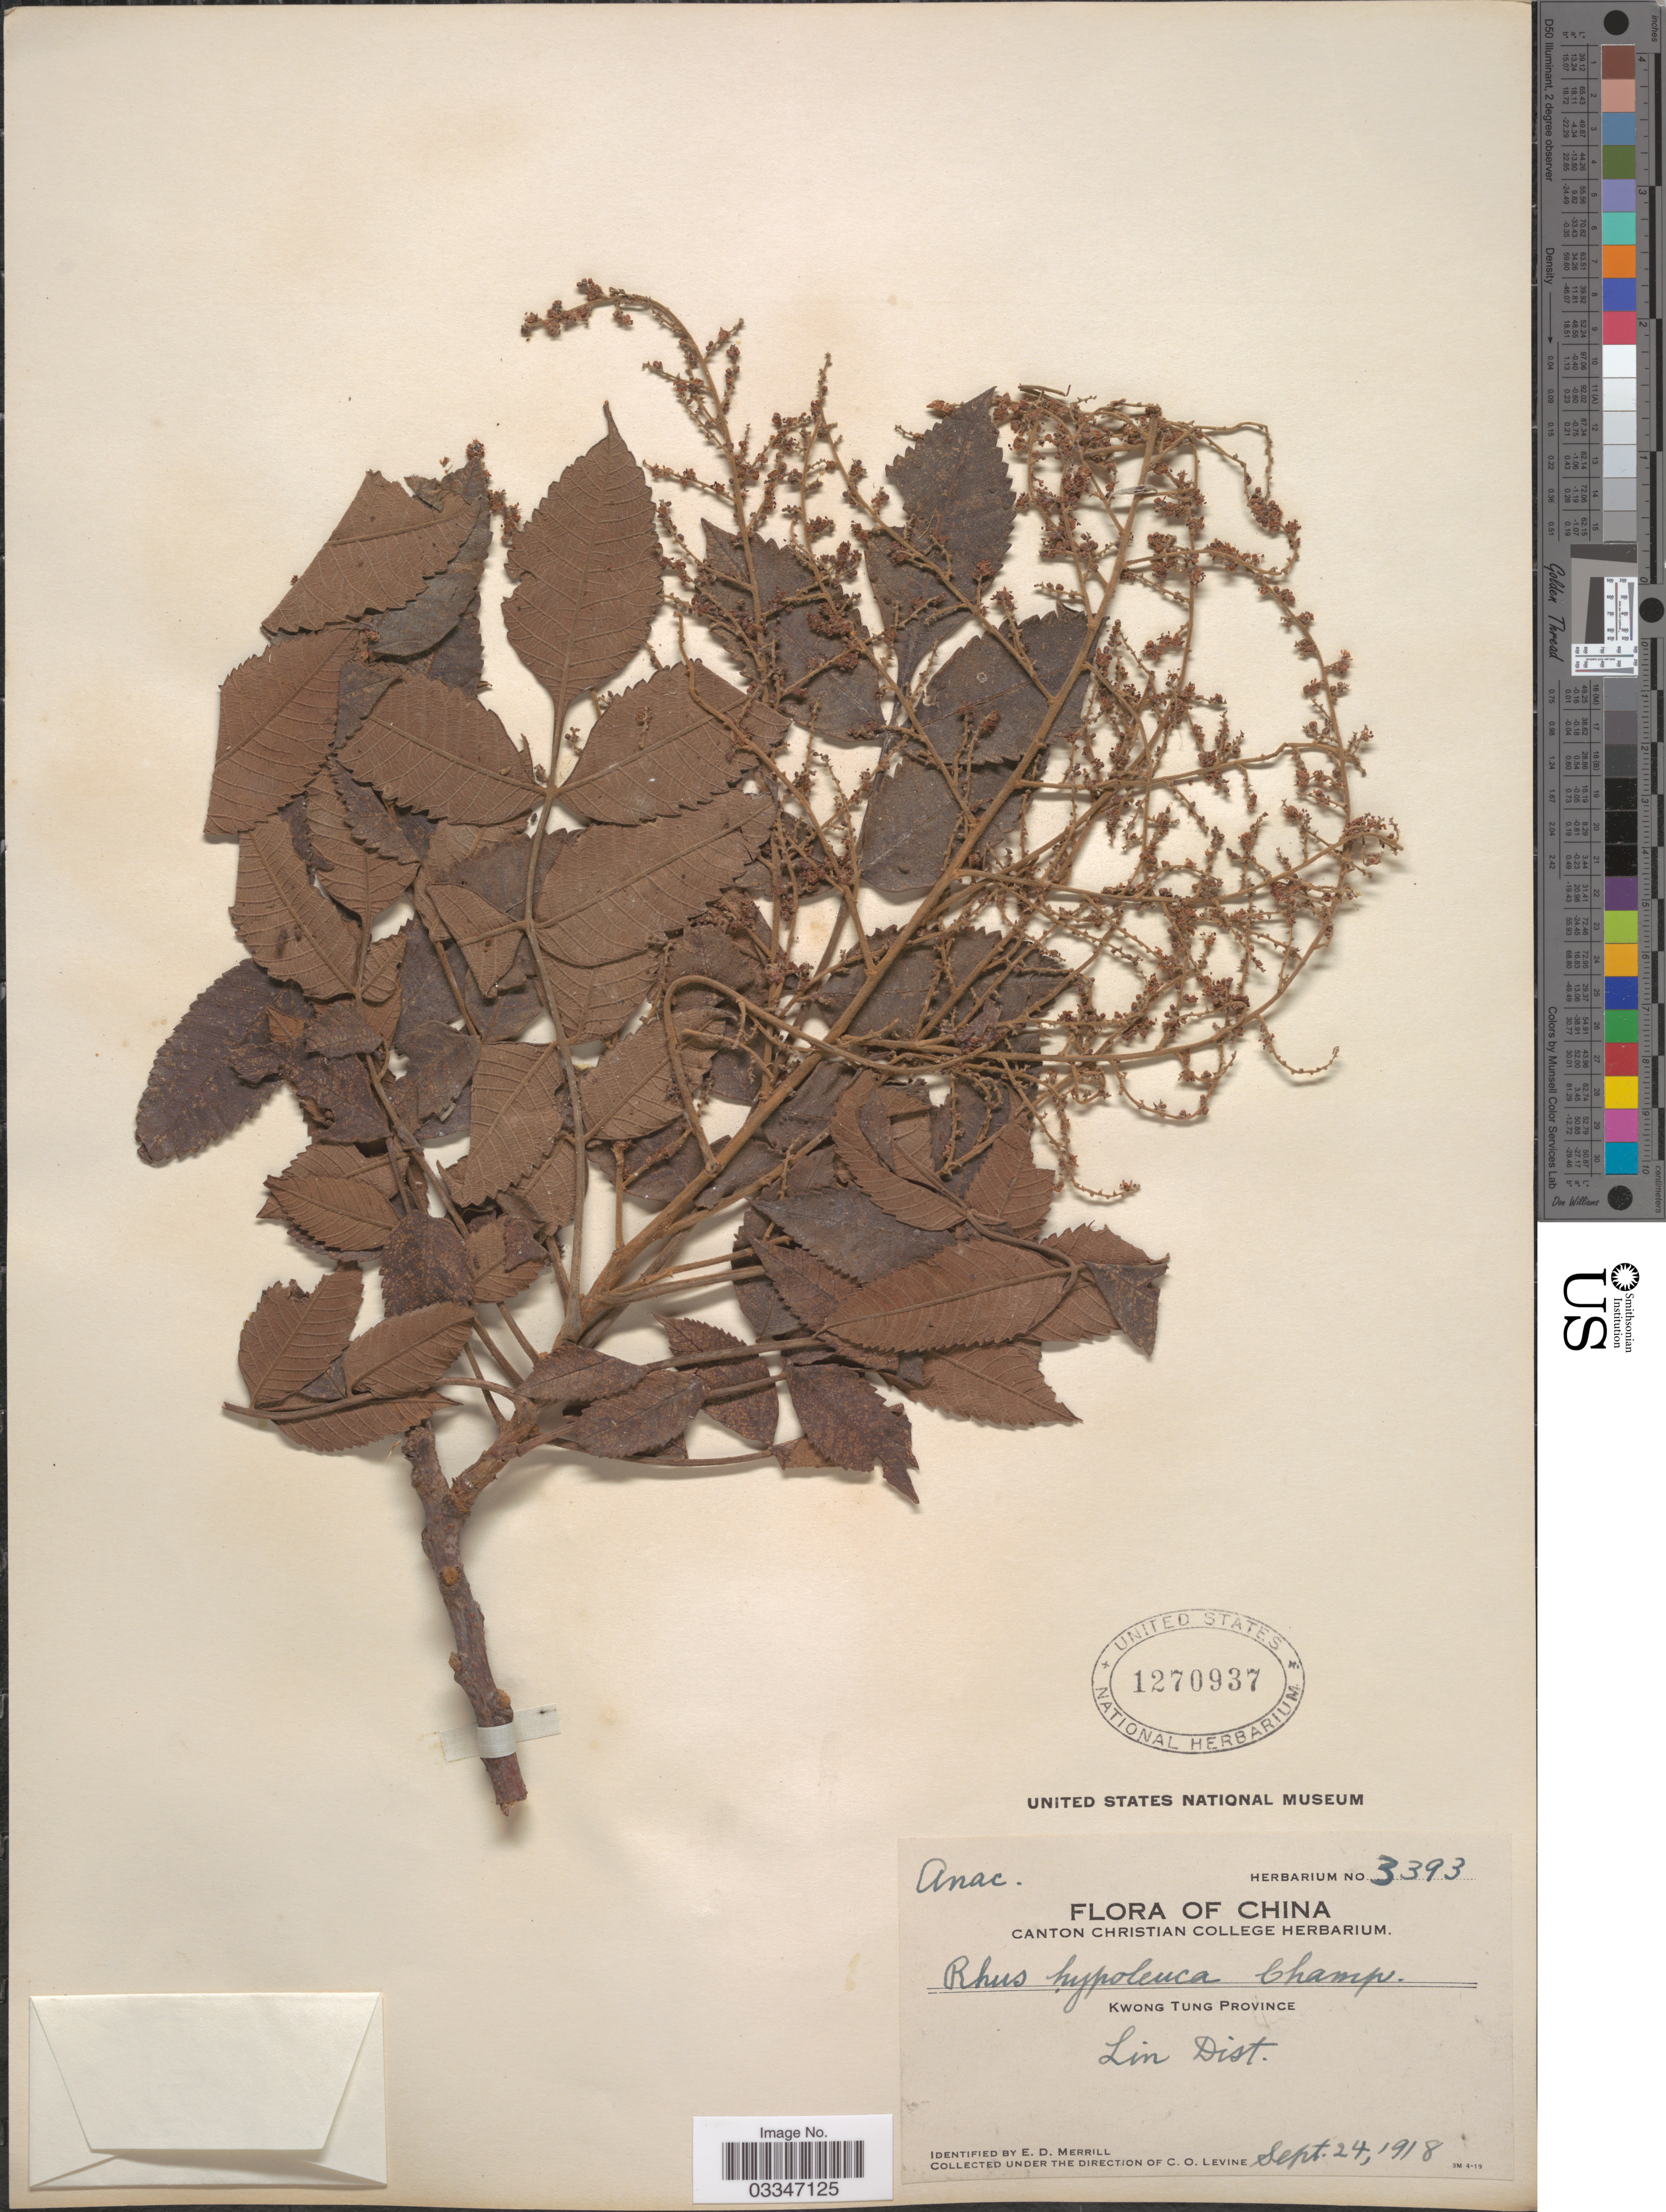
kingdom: Plantae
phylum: Tracheophyta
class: Magnoliopsida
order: Sapindales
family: Anacardiaceae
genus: Rhus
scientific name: Rhus hypoleuca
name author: Champ. ex Benth.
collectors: C. O. Levine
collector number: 3393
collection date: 1918-09-24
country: China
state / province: Guangdong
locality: Kwong Tung Province. Lin Dist.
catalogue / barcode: US 1270937